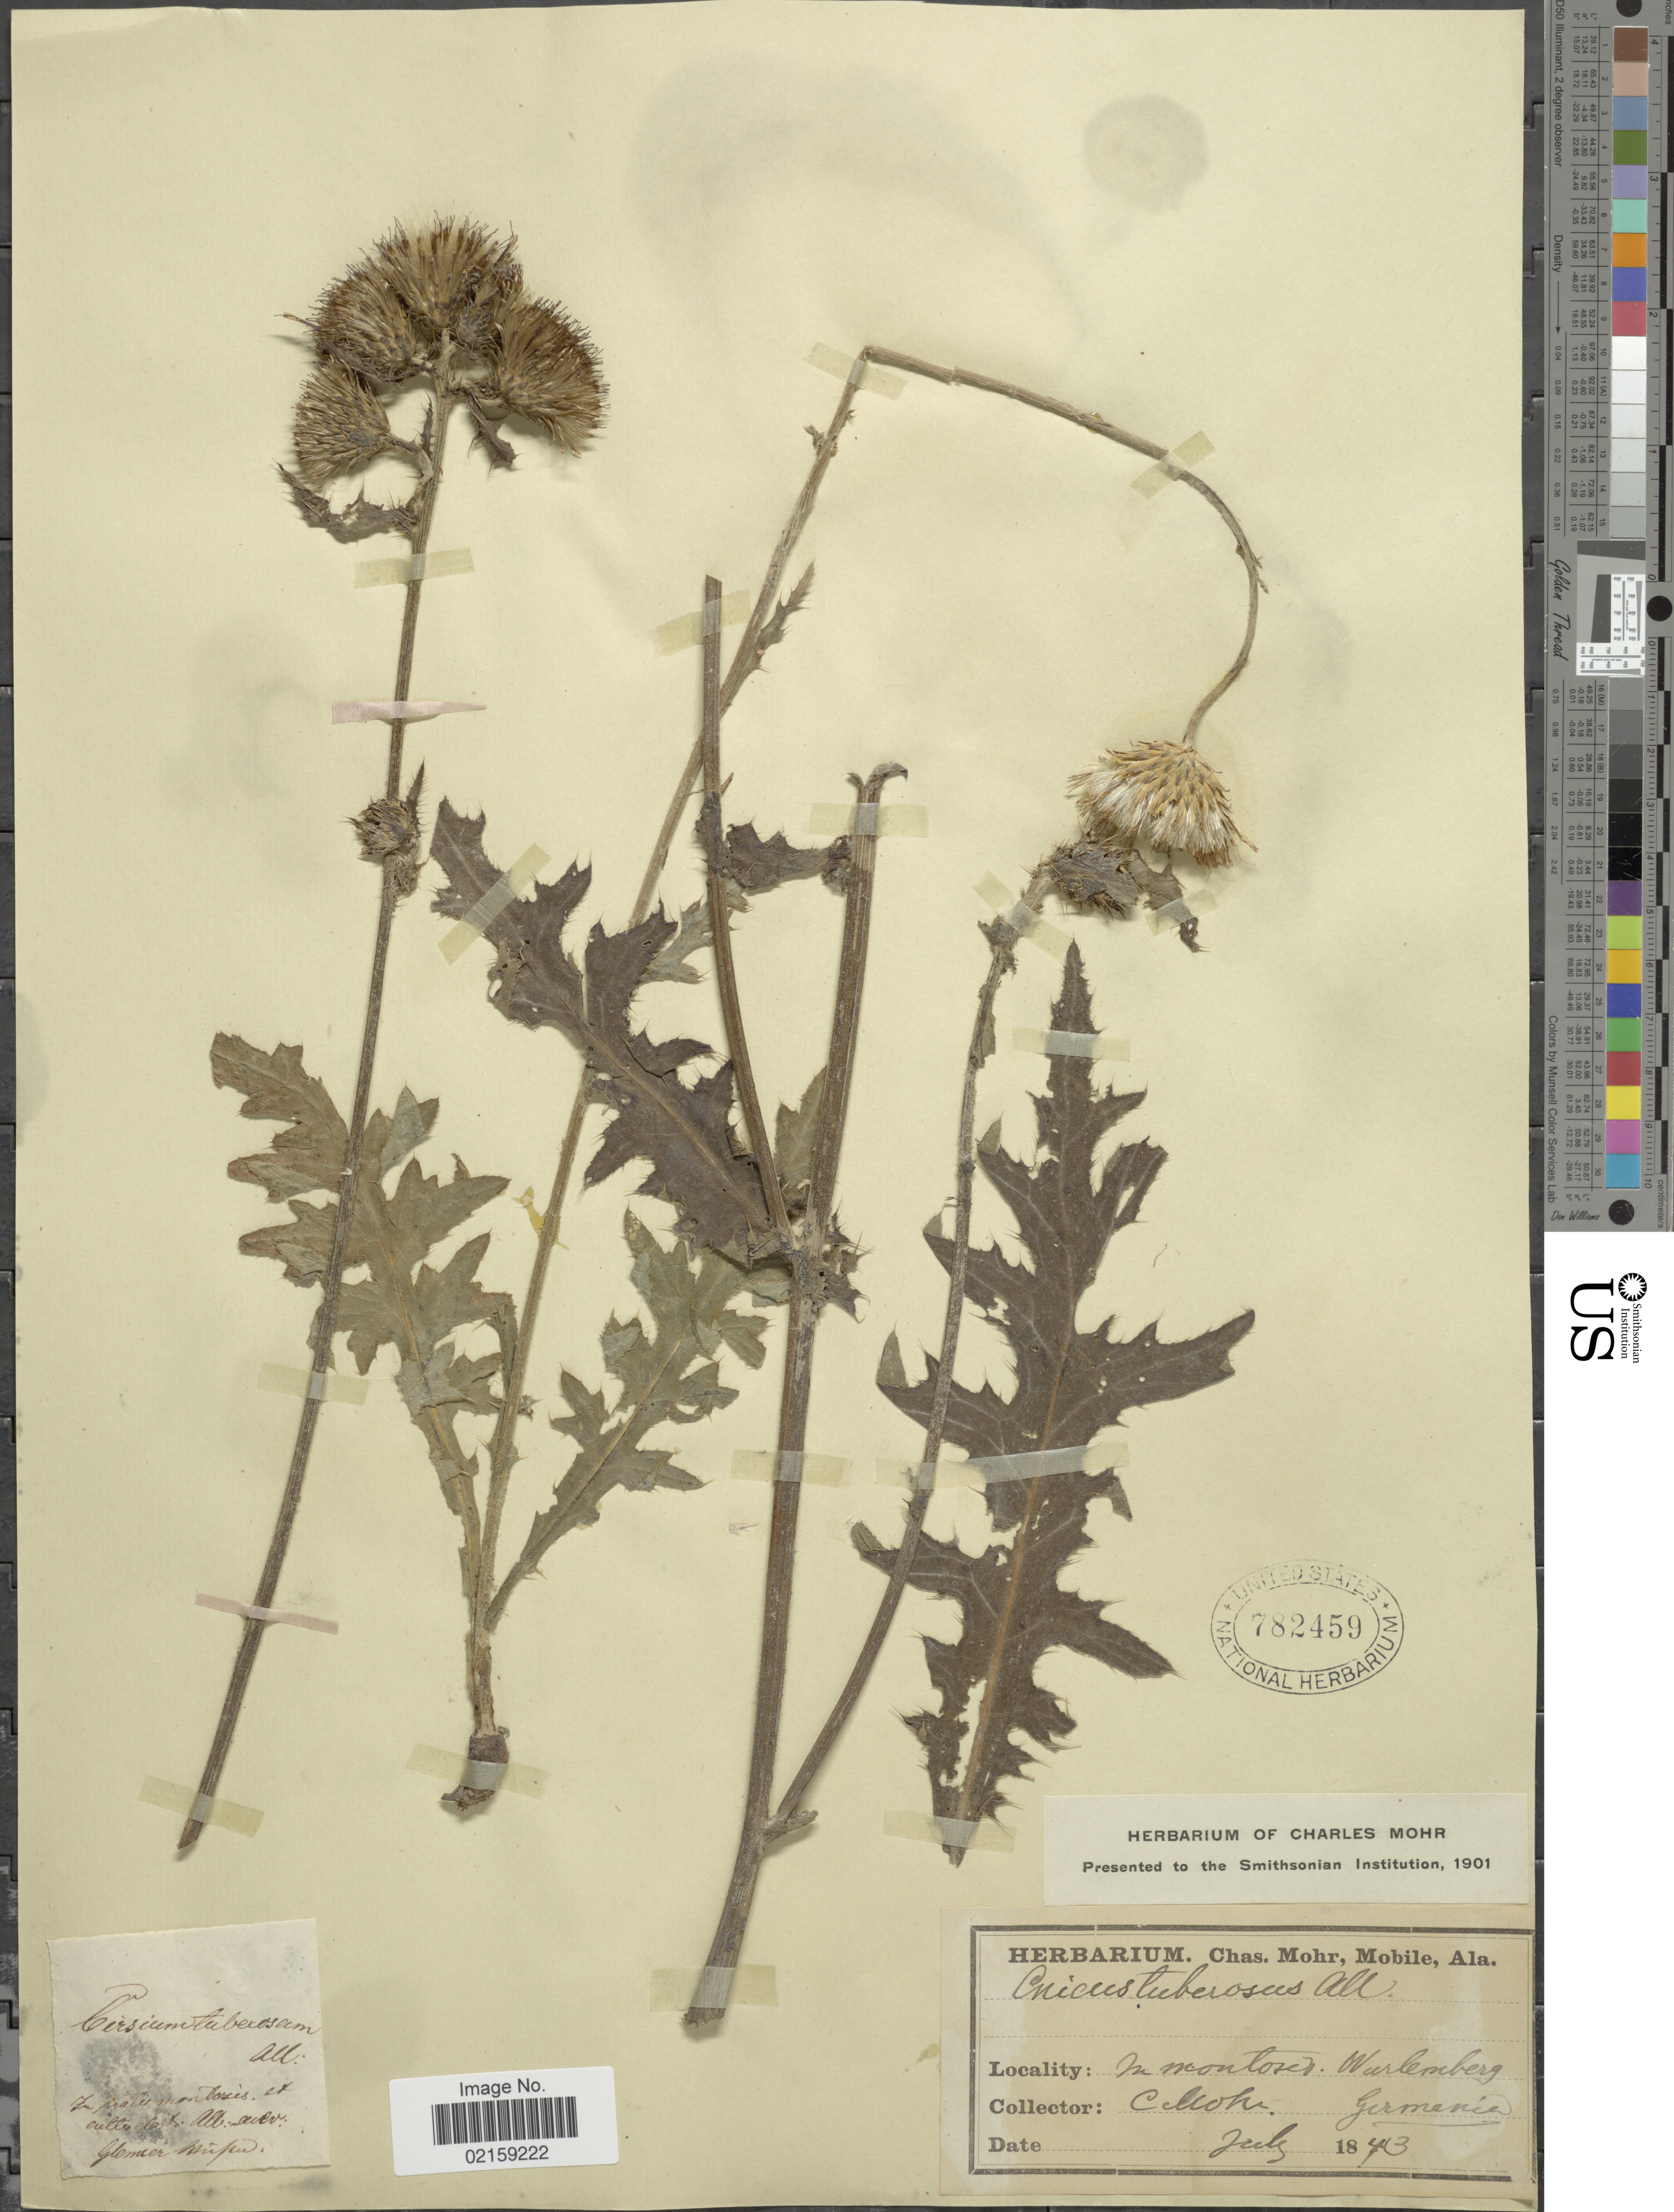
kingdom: Plantae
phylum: Tracheophyta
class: Magnoliopsida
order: Asterales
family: Asteraceae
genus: Cirsium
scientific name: Cirsium tuberosum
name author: (L.) All.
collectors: Mohr, C. T. (herbarium)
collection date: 1843-07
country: Germany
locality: In montoses. Wurlemberg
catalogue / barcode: US 782459